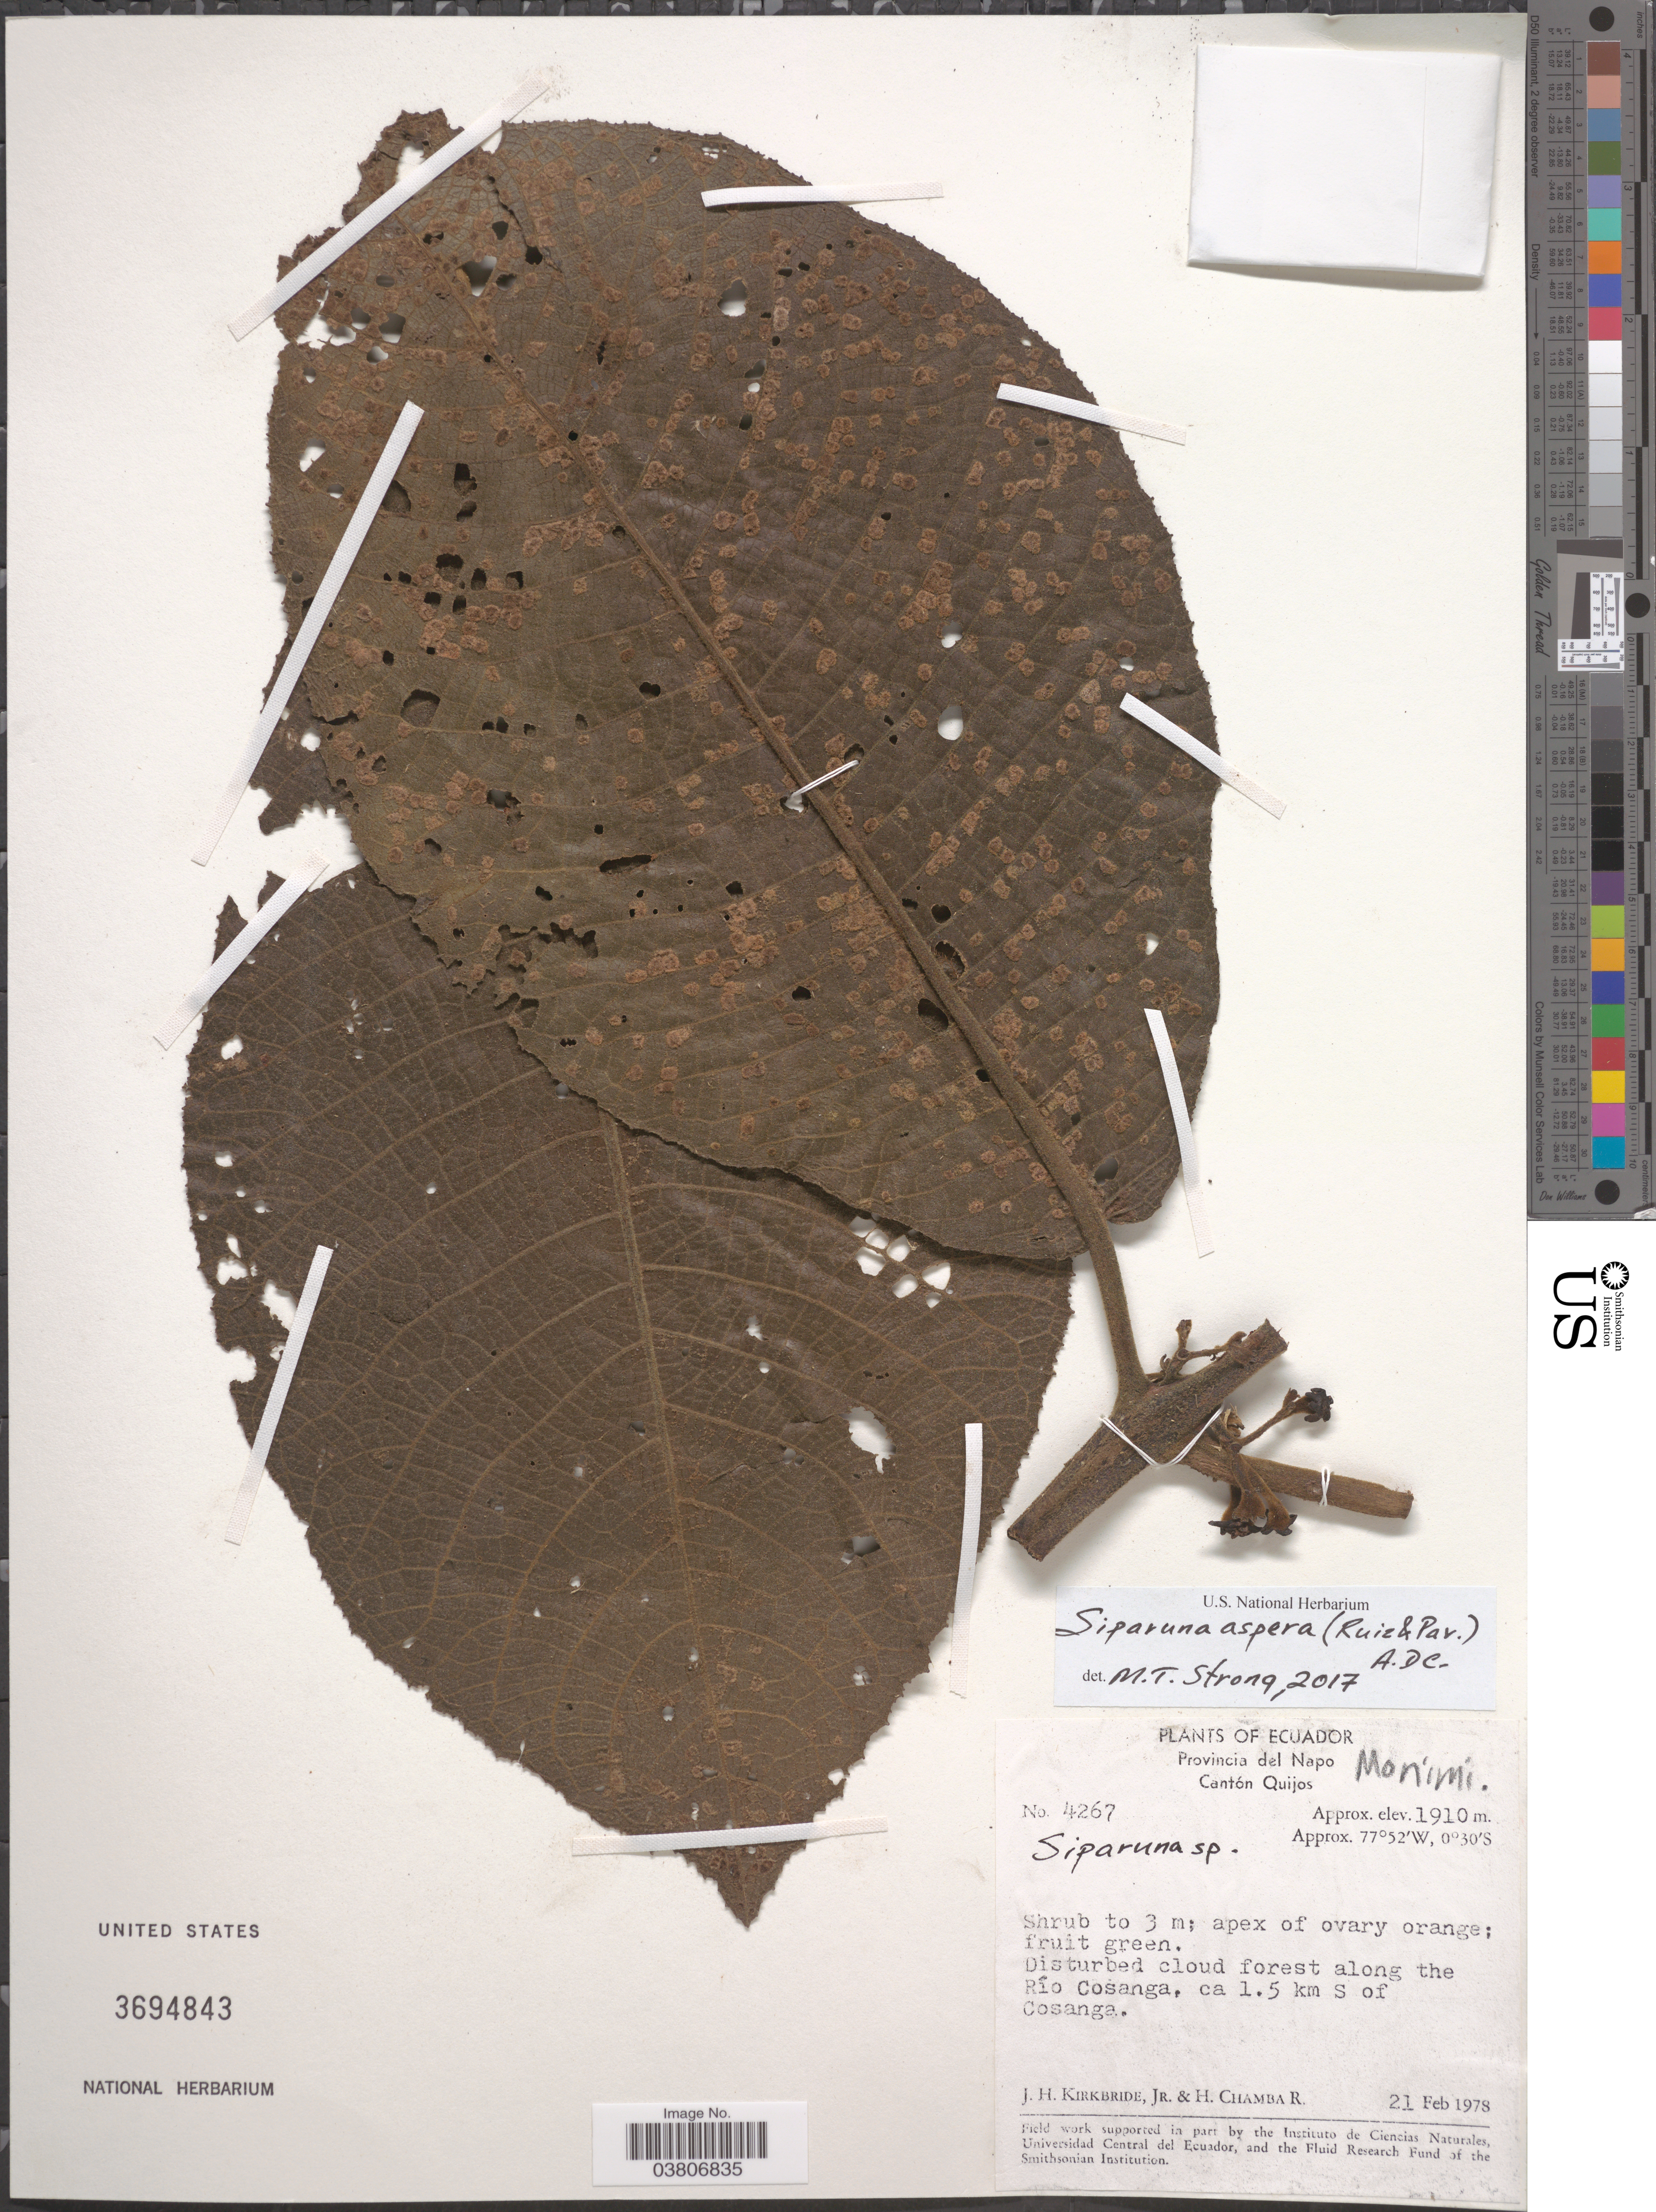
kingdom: Plantae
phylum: Tracheophyta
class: Magnoliopsida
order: Laurales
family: Siparunaceae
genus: Siparuna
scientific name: Siparuna aspera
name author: (Ruiz & Pav.) A. DC.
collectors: J. H. Kirkbride & H. Chamba R.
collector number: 4267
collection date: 1978-02-21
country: Ecuador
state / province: Napo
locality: Cantón Quijos. Along the Río Cosanga, ca 1.5 km S of Cosanga.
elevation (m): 1910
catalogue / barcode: US 3694843